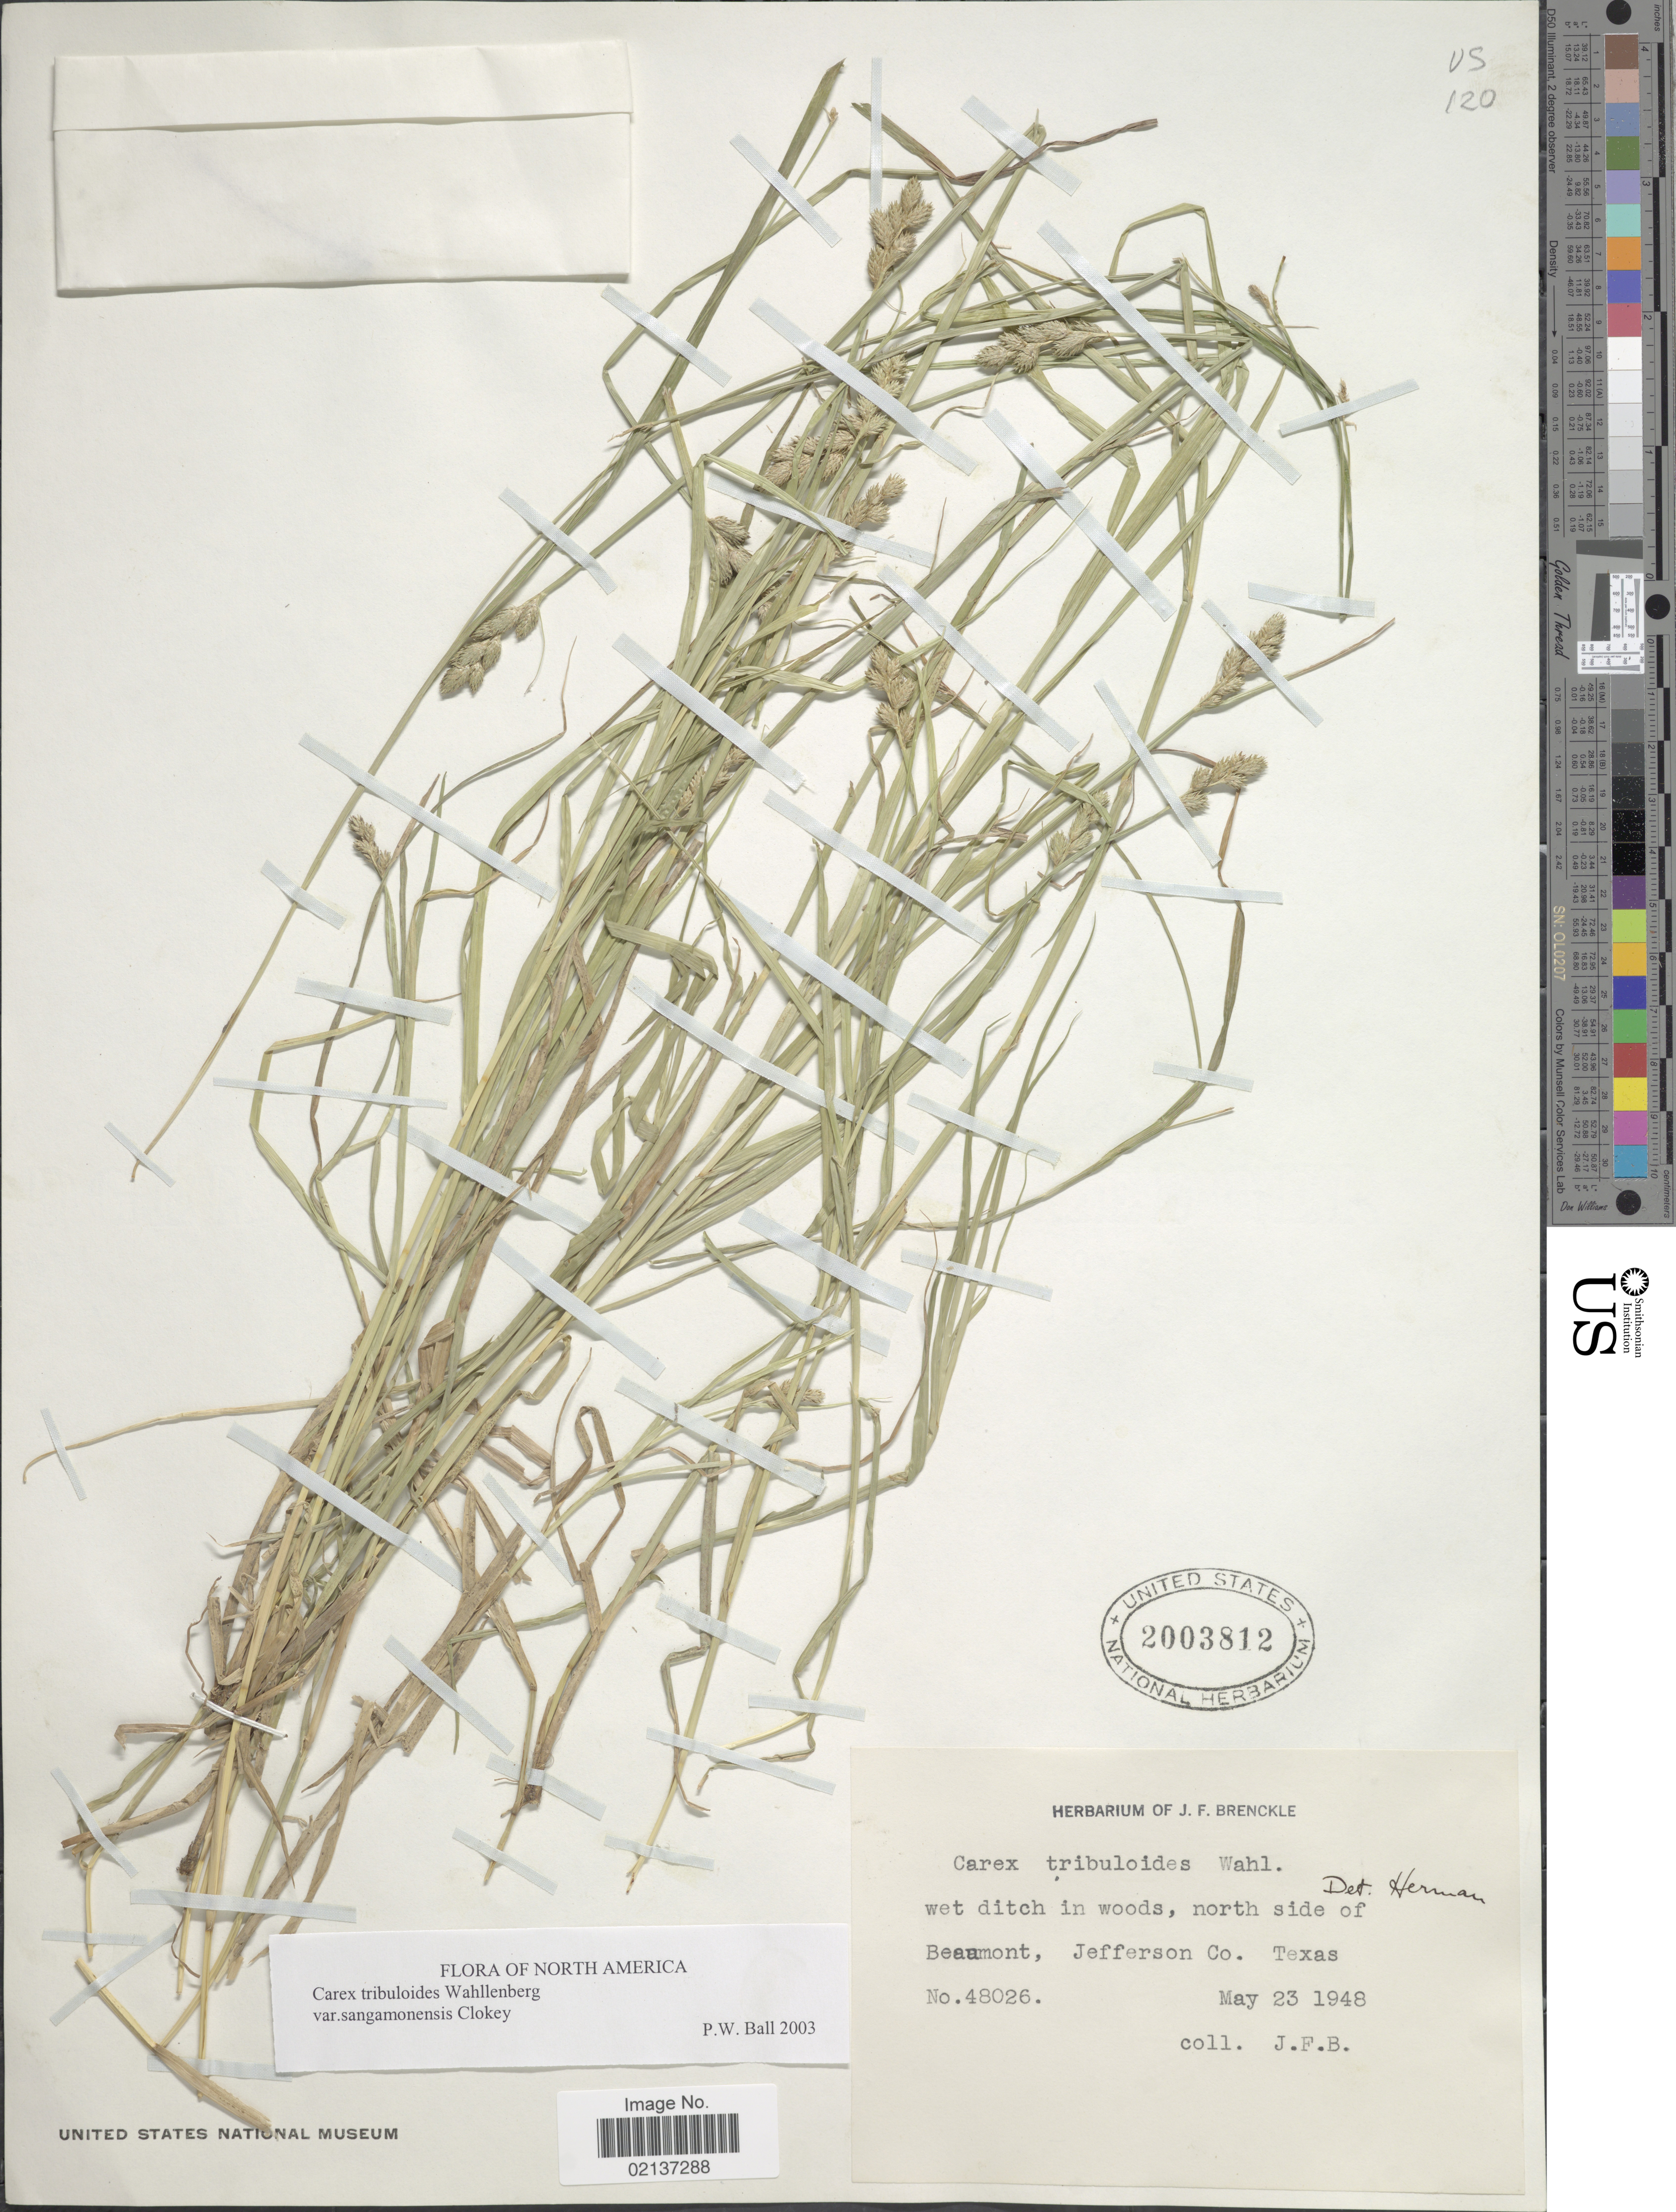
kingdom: Plantae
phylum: Tracheophyta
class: Liliopsida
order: Poales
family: Cyperaceae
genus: Carex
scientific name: Carex tribuloides var. sangamonensis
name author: Clokey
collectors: J. Brenckle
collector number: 48026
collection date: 1948-05-23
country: United States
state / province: Texas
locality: Wet ditch in woods, north side of Beaumont, Jefferson Co.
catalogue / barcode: US 2003812